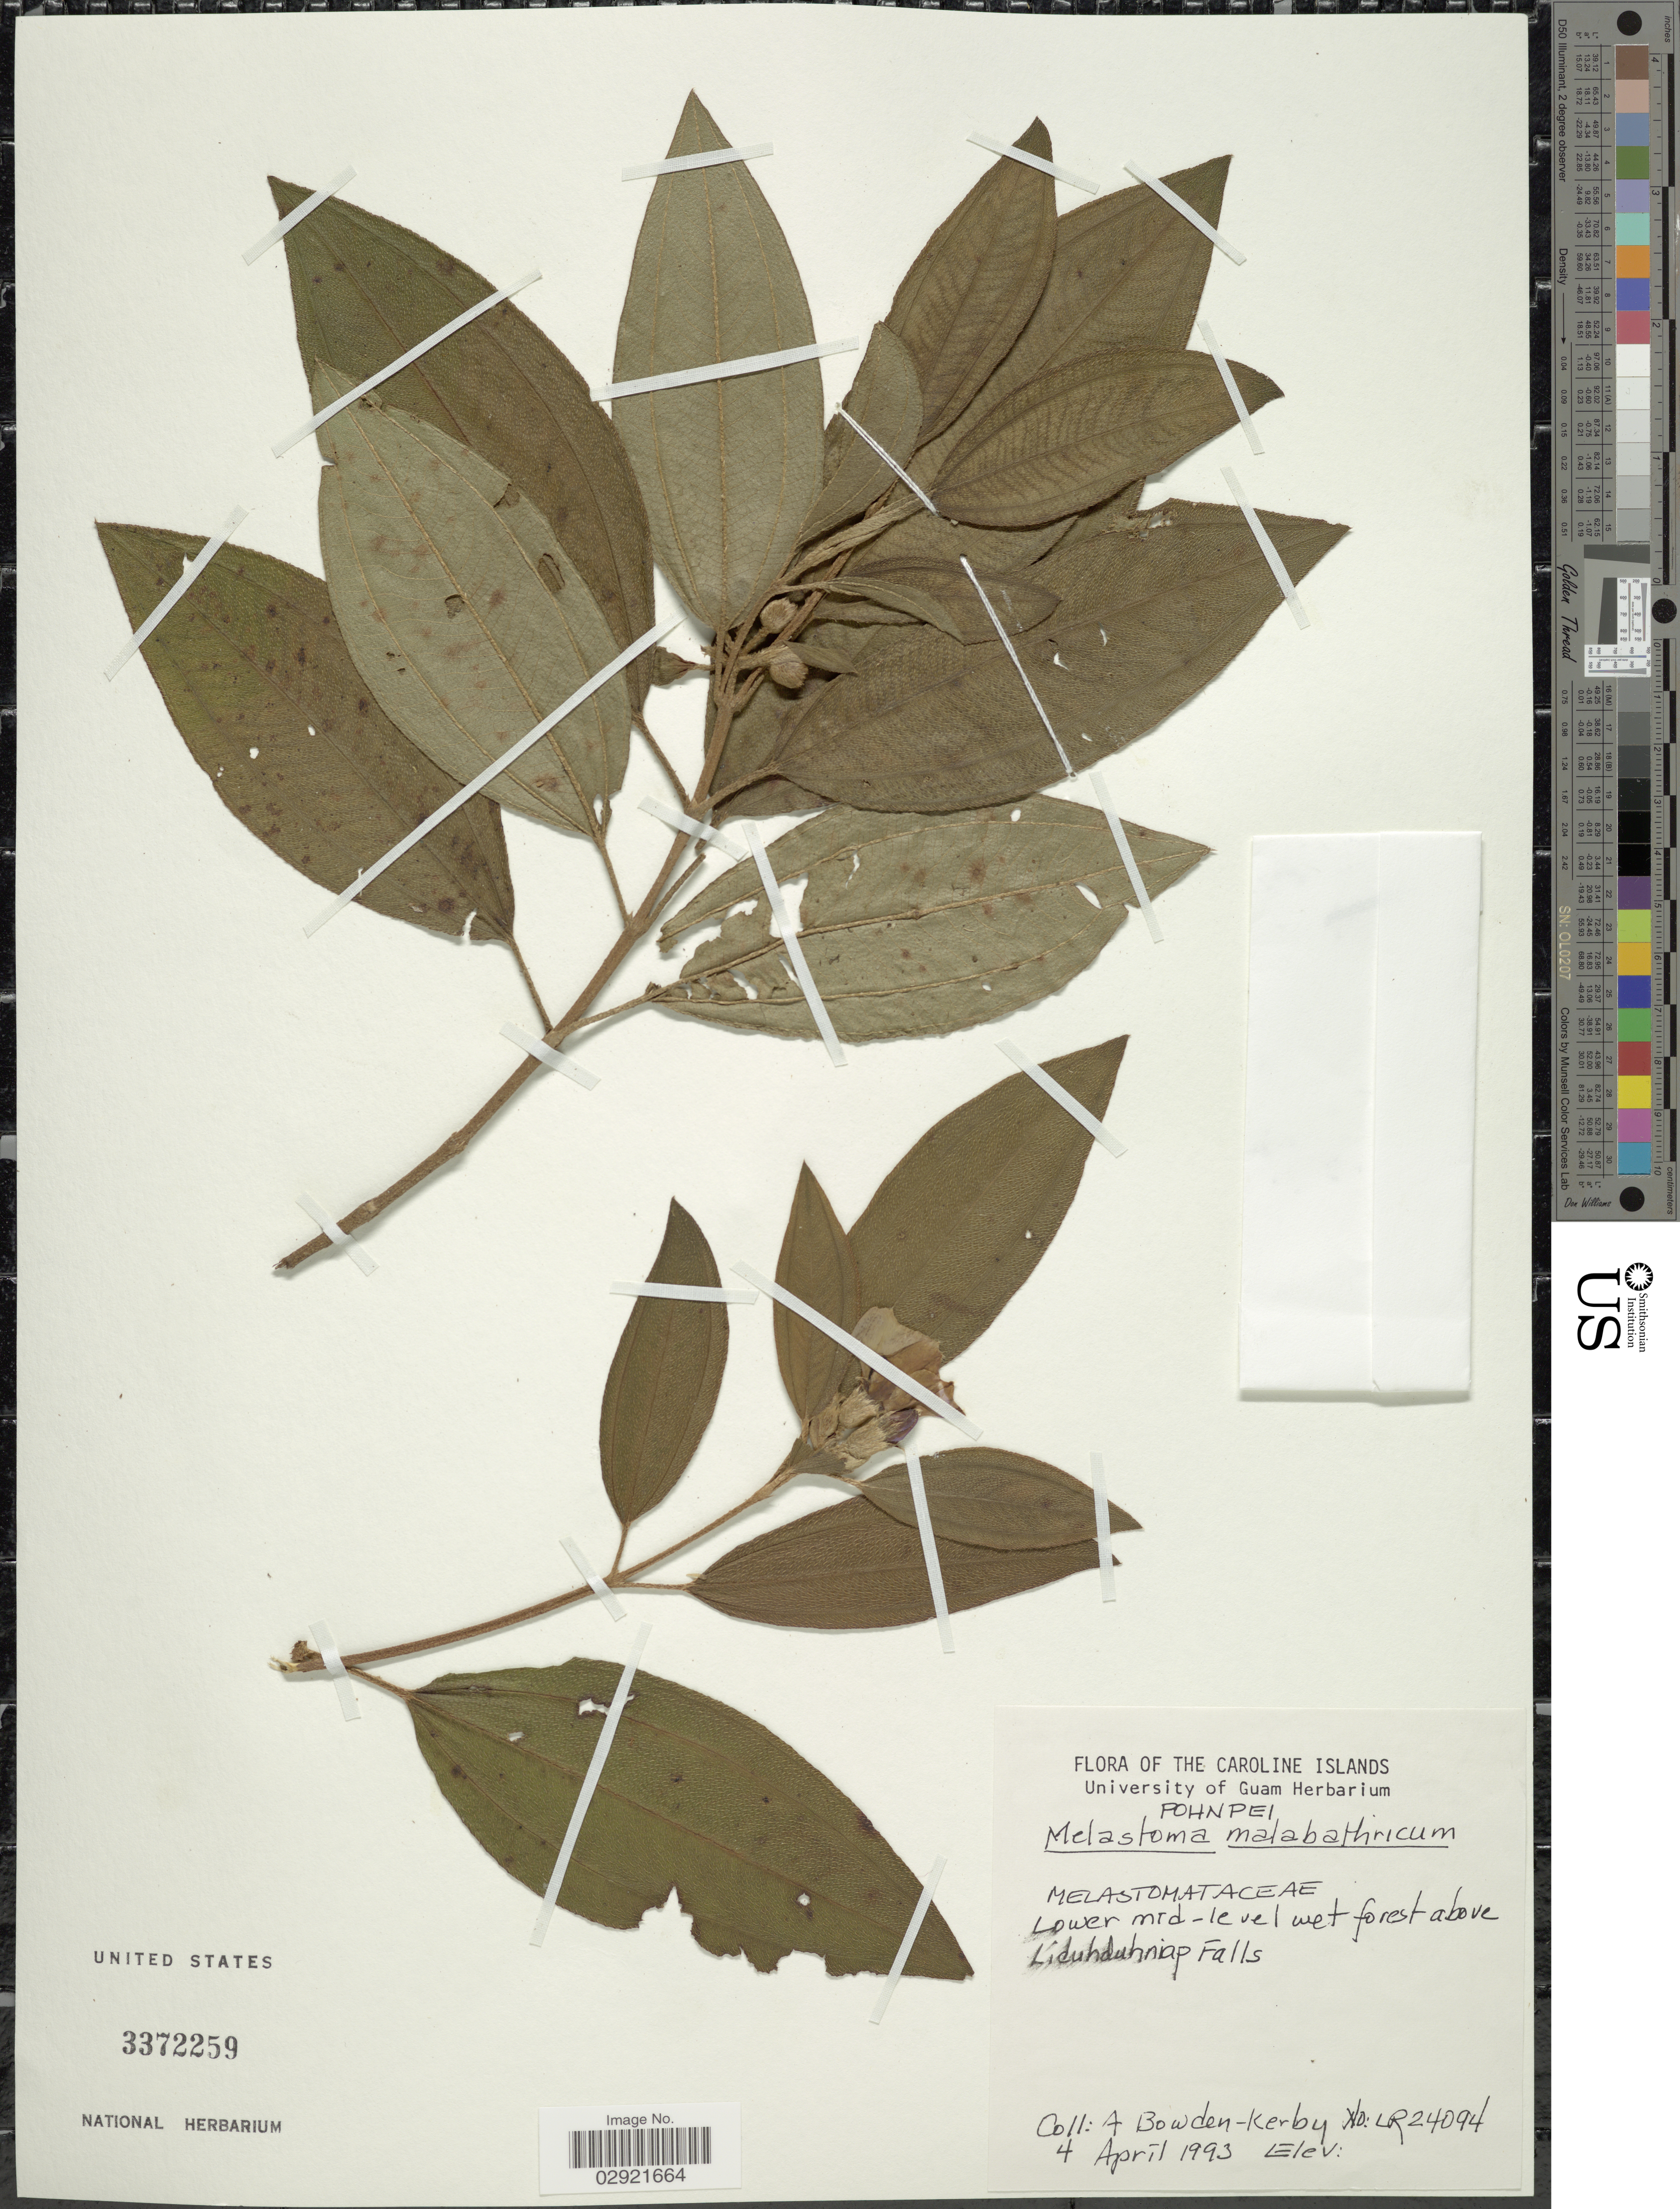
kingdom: Plantae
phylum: Tracheophyta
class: Magnoliopsida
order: Myrtales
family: Melastomataceae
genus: Melastoma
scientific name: Melastoma malabathricum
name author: L.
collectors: A. Bowden-Kerby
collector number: LR24094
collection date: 1993-04-04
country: Micronesia, Federated States of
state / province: Pohnpei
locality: Caroline Islands. Pohnpei. Lower mrd-level wet forest above Liduhduhniap Falls.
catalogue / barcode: US 3372259